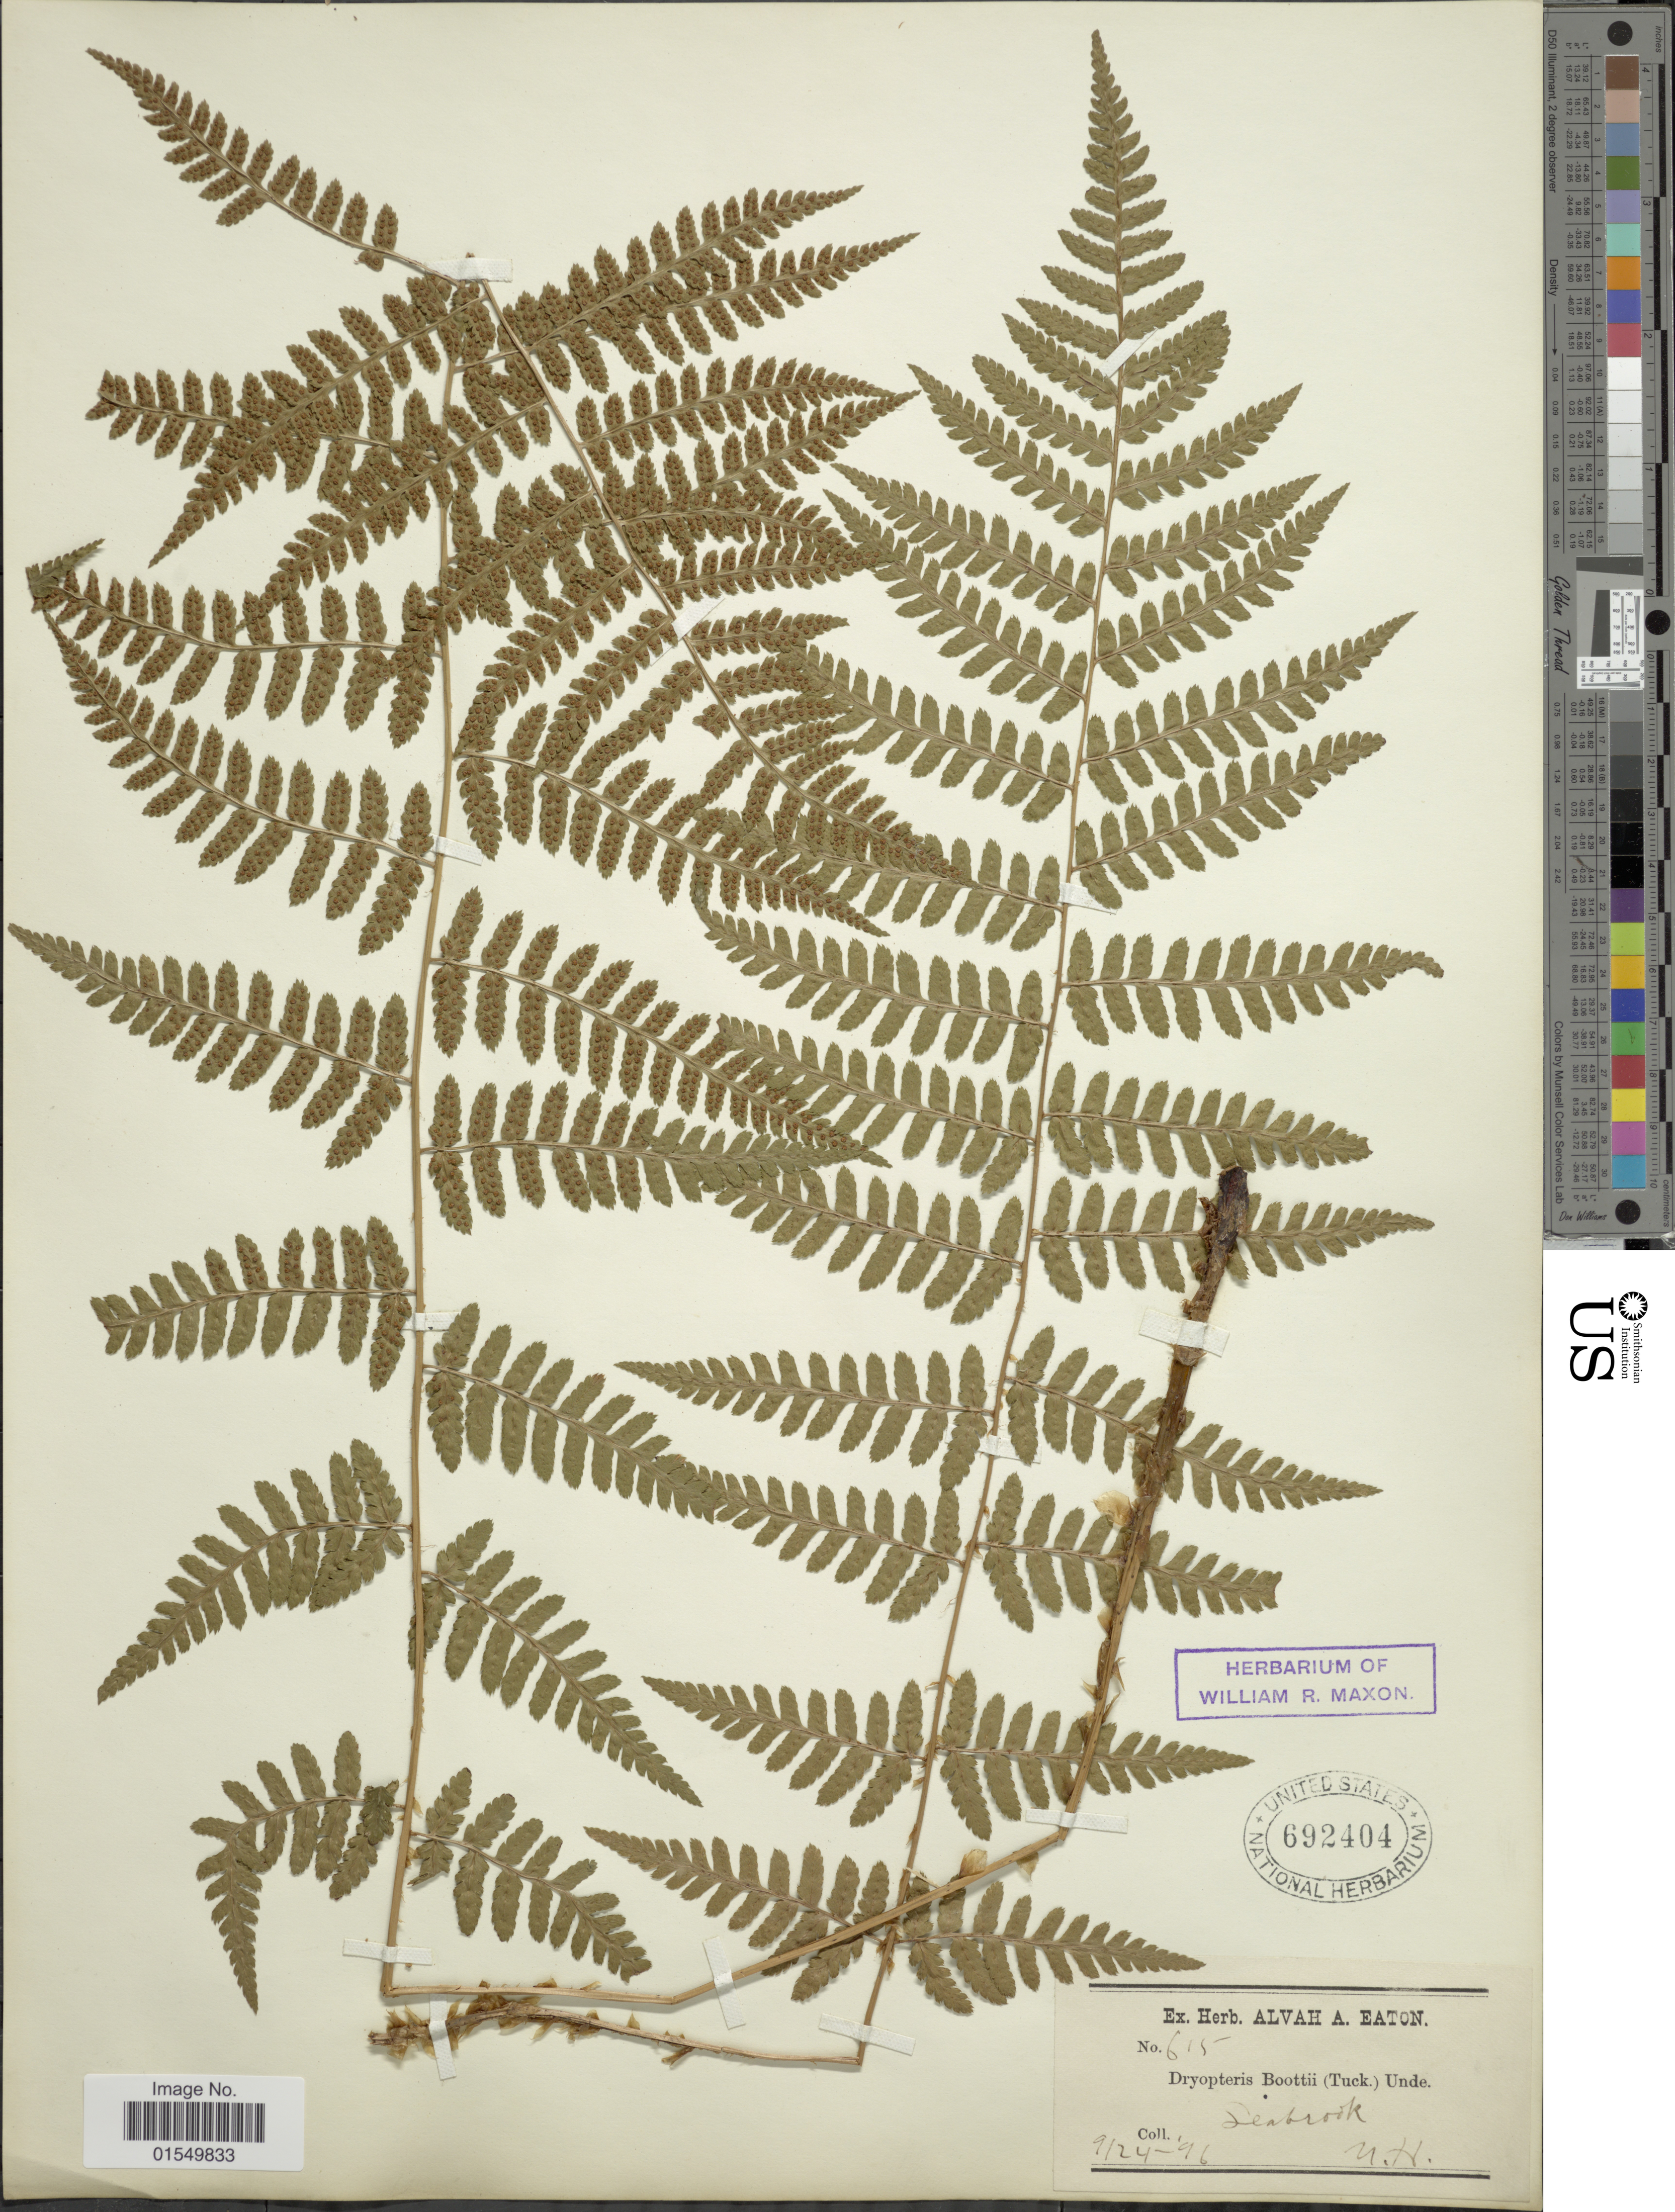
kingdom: Plantae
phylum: Tracheophyta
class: Polypodiopsida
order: Polypodiales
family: Dryopteridaceae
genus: Dryopteris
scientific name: Dryopteris x boottii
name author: Underw.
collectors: ex herb. Alvah A. Eaton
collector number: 615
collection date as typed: Transcribed d/m/y: 24/9/96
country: United States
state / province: New Hampshire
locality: Seabrook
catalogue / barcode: US 692404